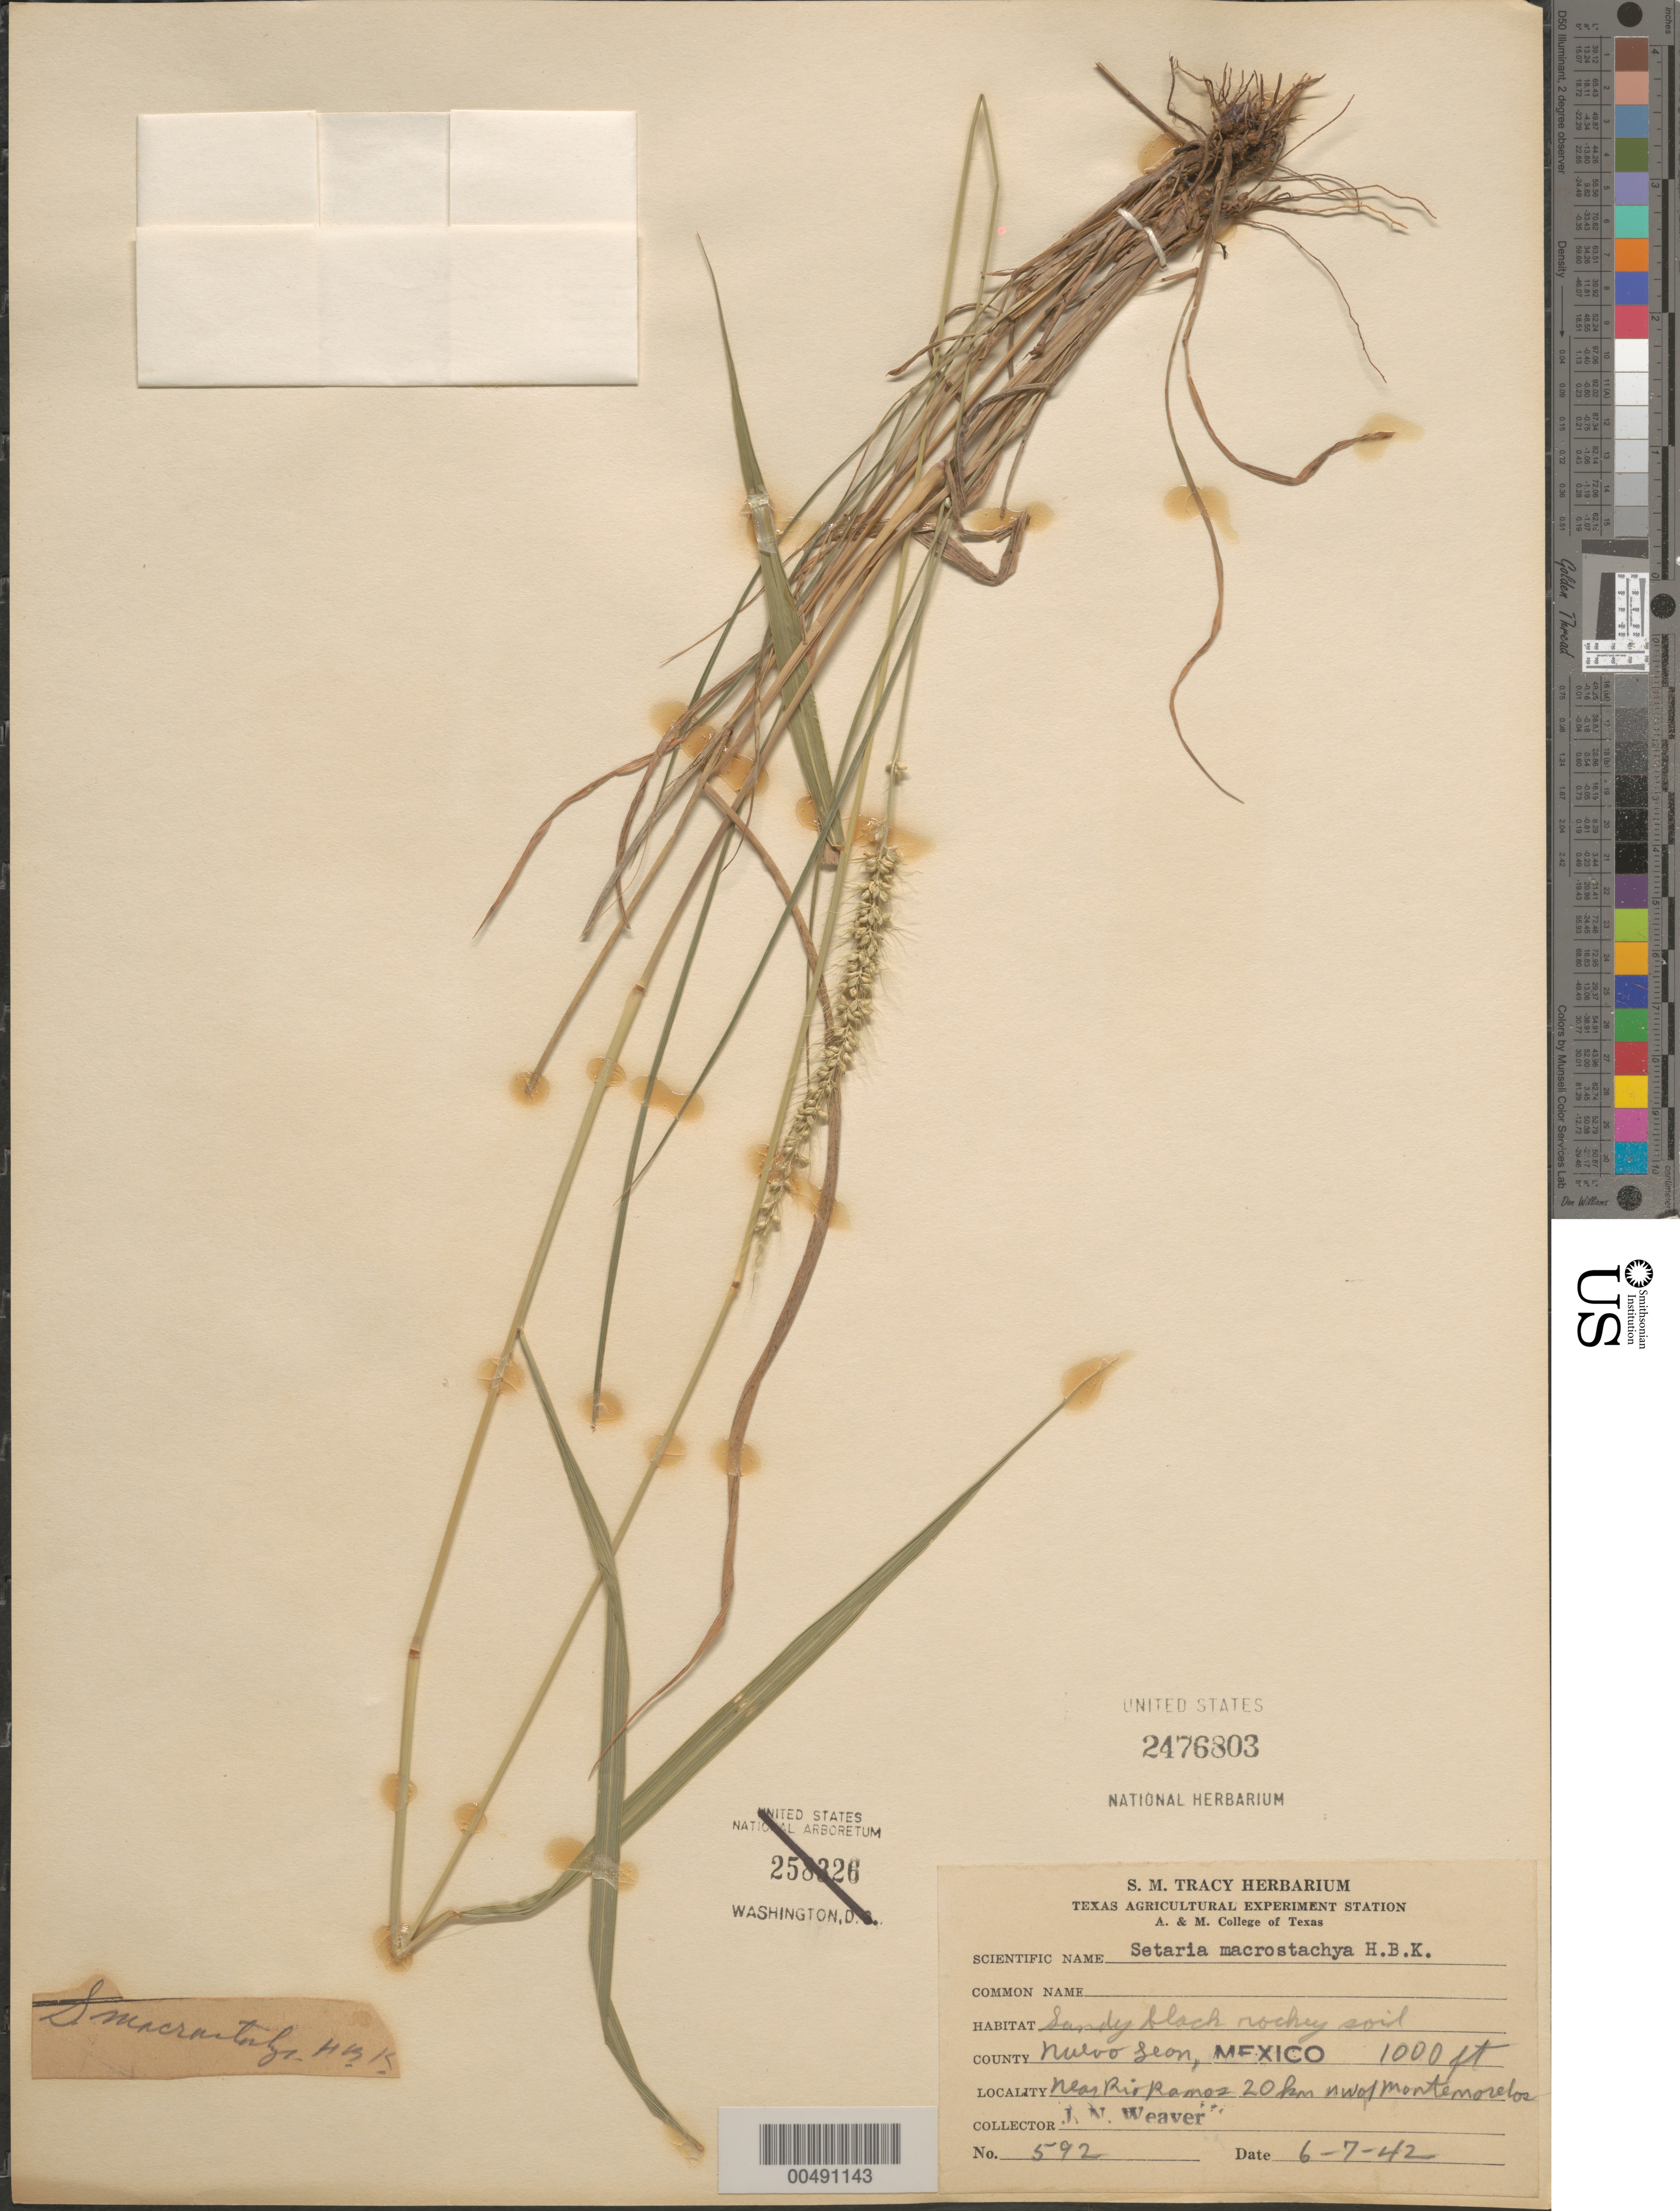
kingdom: Plantae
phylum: Tracheophyta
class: Liliopsida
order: Poales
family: Poaceae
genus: Setaria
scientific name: Setaria macrostachya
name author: Kunth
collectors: J. N. Weaver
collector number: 592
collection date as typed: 6 Jul 1942 or 7 Jun 1942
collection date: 1942-06-07 or 1942-07-06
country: Mexico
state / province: Nuevo León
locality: Near Rio Ramos 20 km NW of Montemorelos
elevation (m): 305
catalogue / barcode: US 2476803